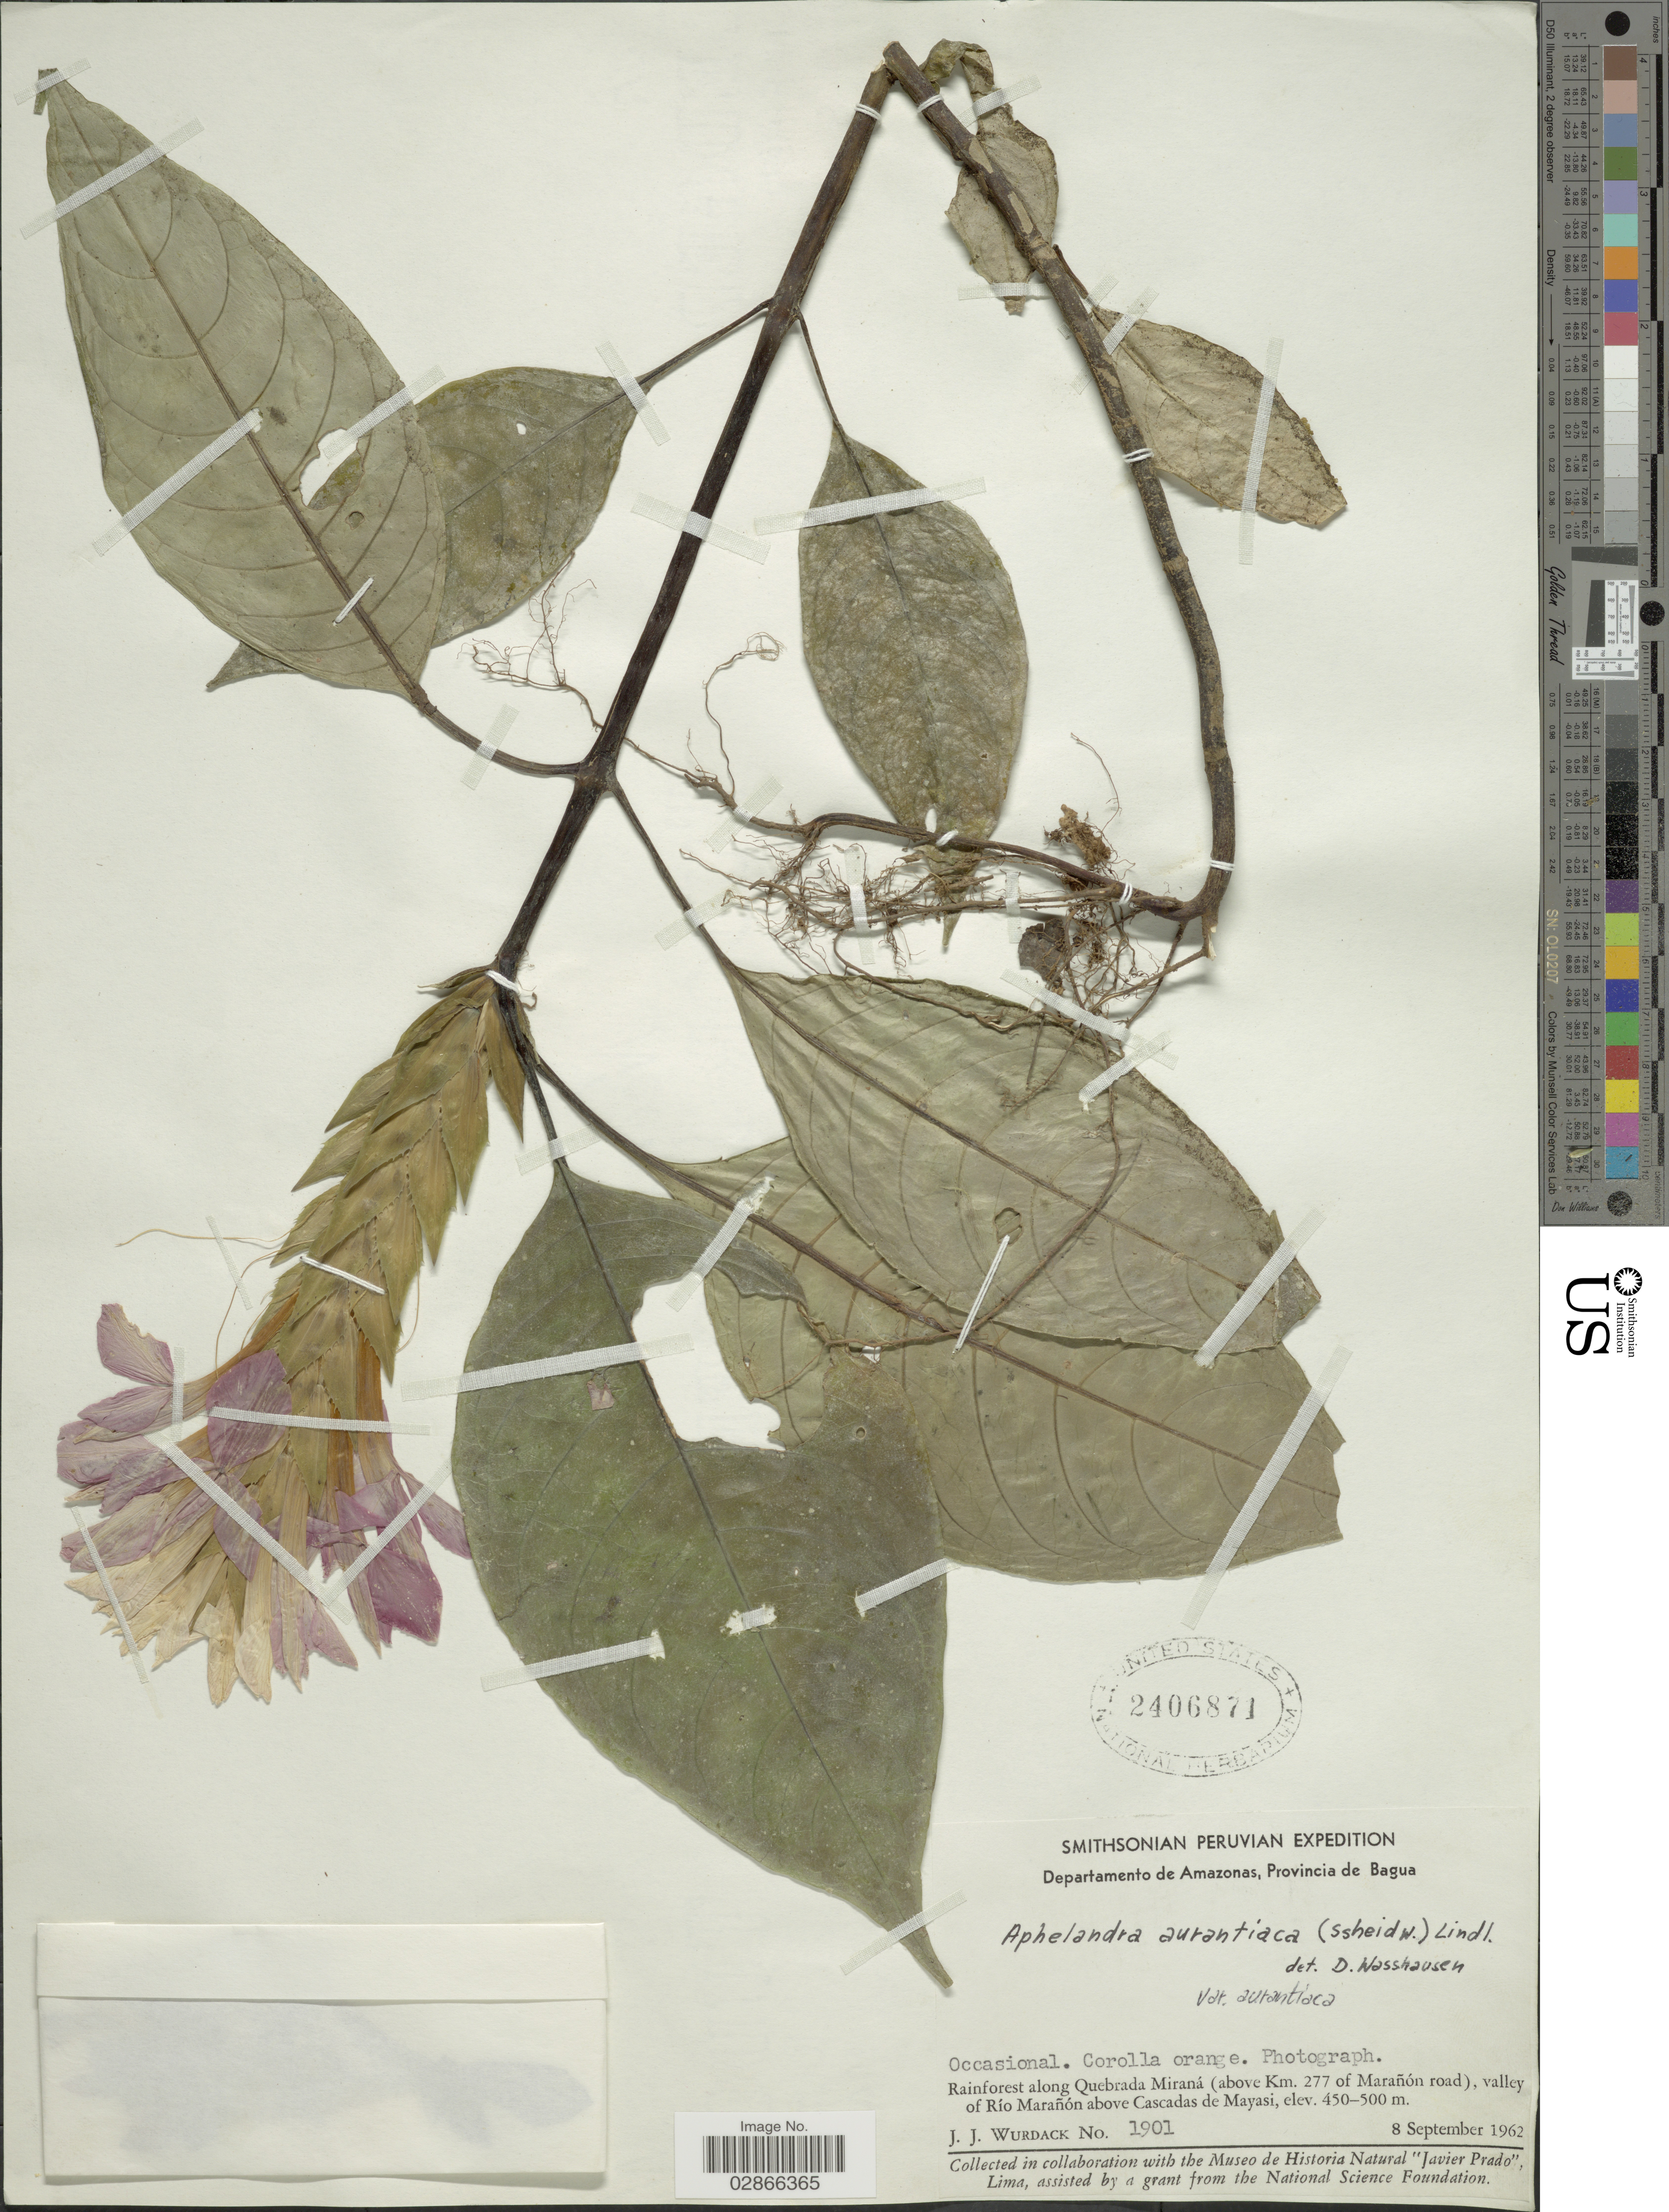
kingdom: Plantae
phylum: Tracheophyta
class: Magnoliopsida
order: Lamiales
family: Acanthaceae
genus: Aphelandra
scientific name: Aphelandra aurantiaca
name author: (Scheidw.) Lindl.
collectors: J. J. Wurdack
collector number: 1901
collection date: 1962-09-08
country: Peru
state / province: Amazonas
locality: Departamento de Amazonas, Provincia de Bagua. Rainforest along Quebrada Miraná (above Km. 277 of Marañón road), valley of Rio Marañón above Cascadas de Mayasi.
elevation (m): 450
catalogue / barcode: US 2406871